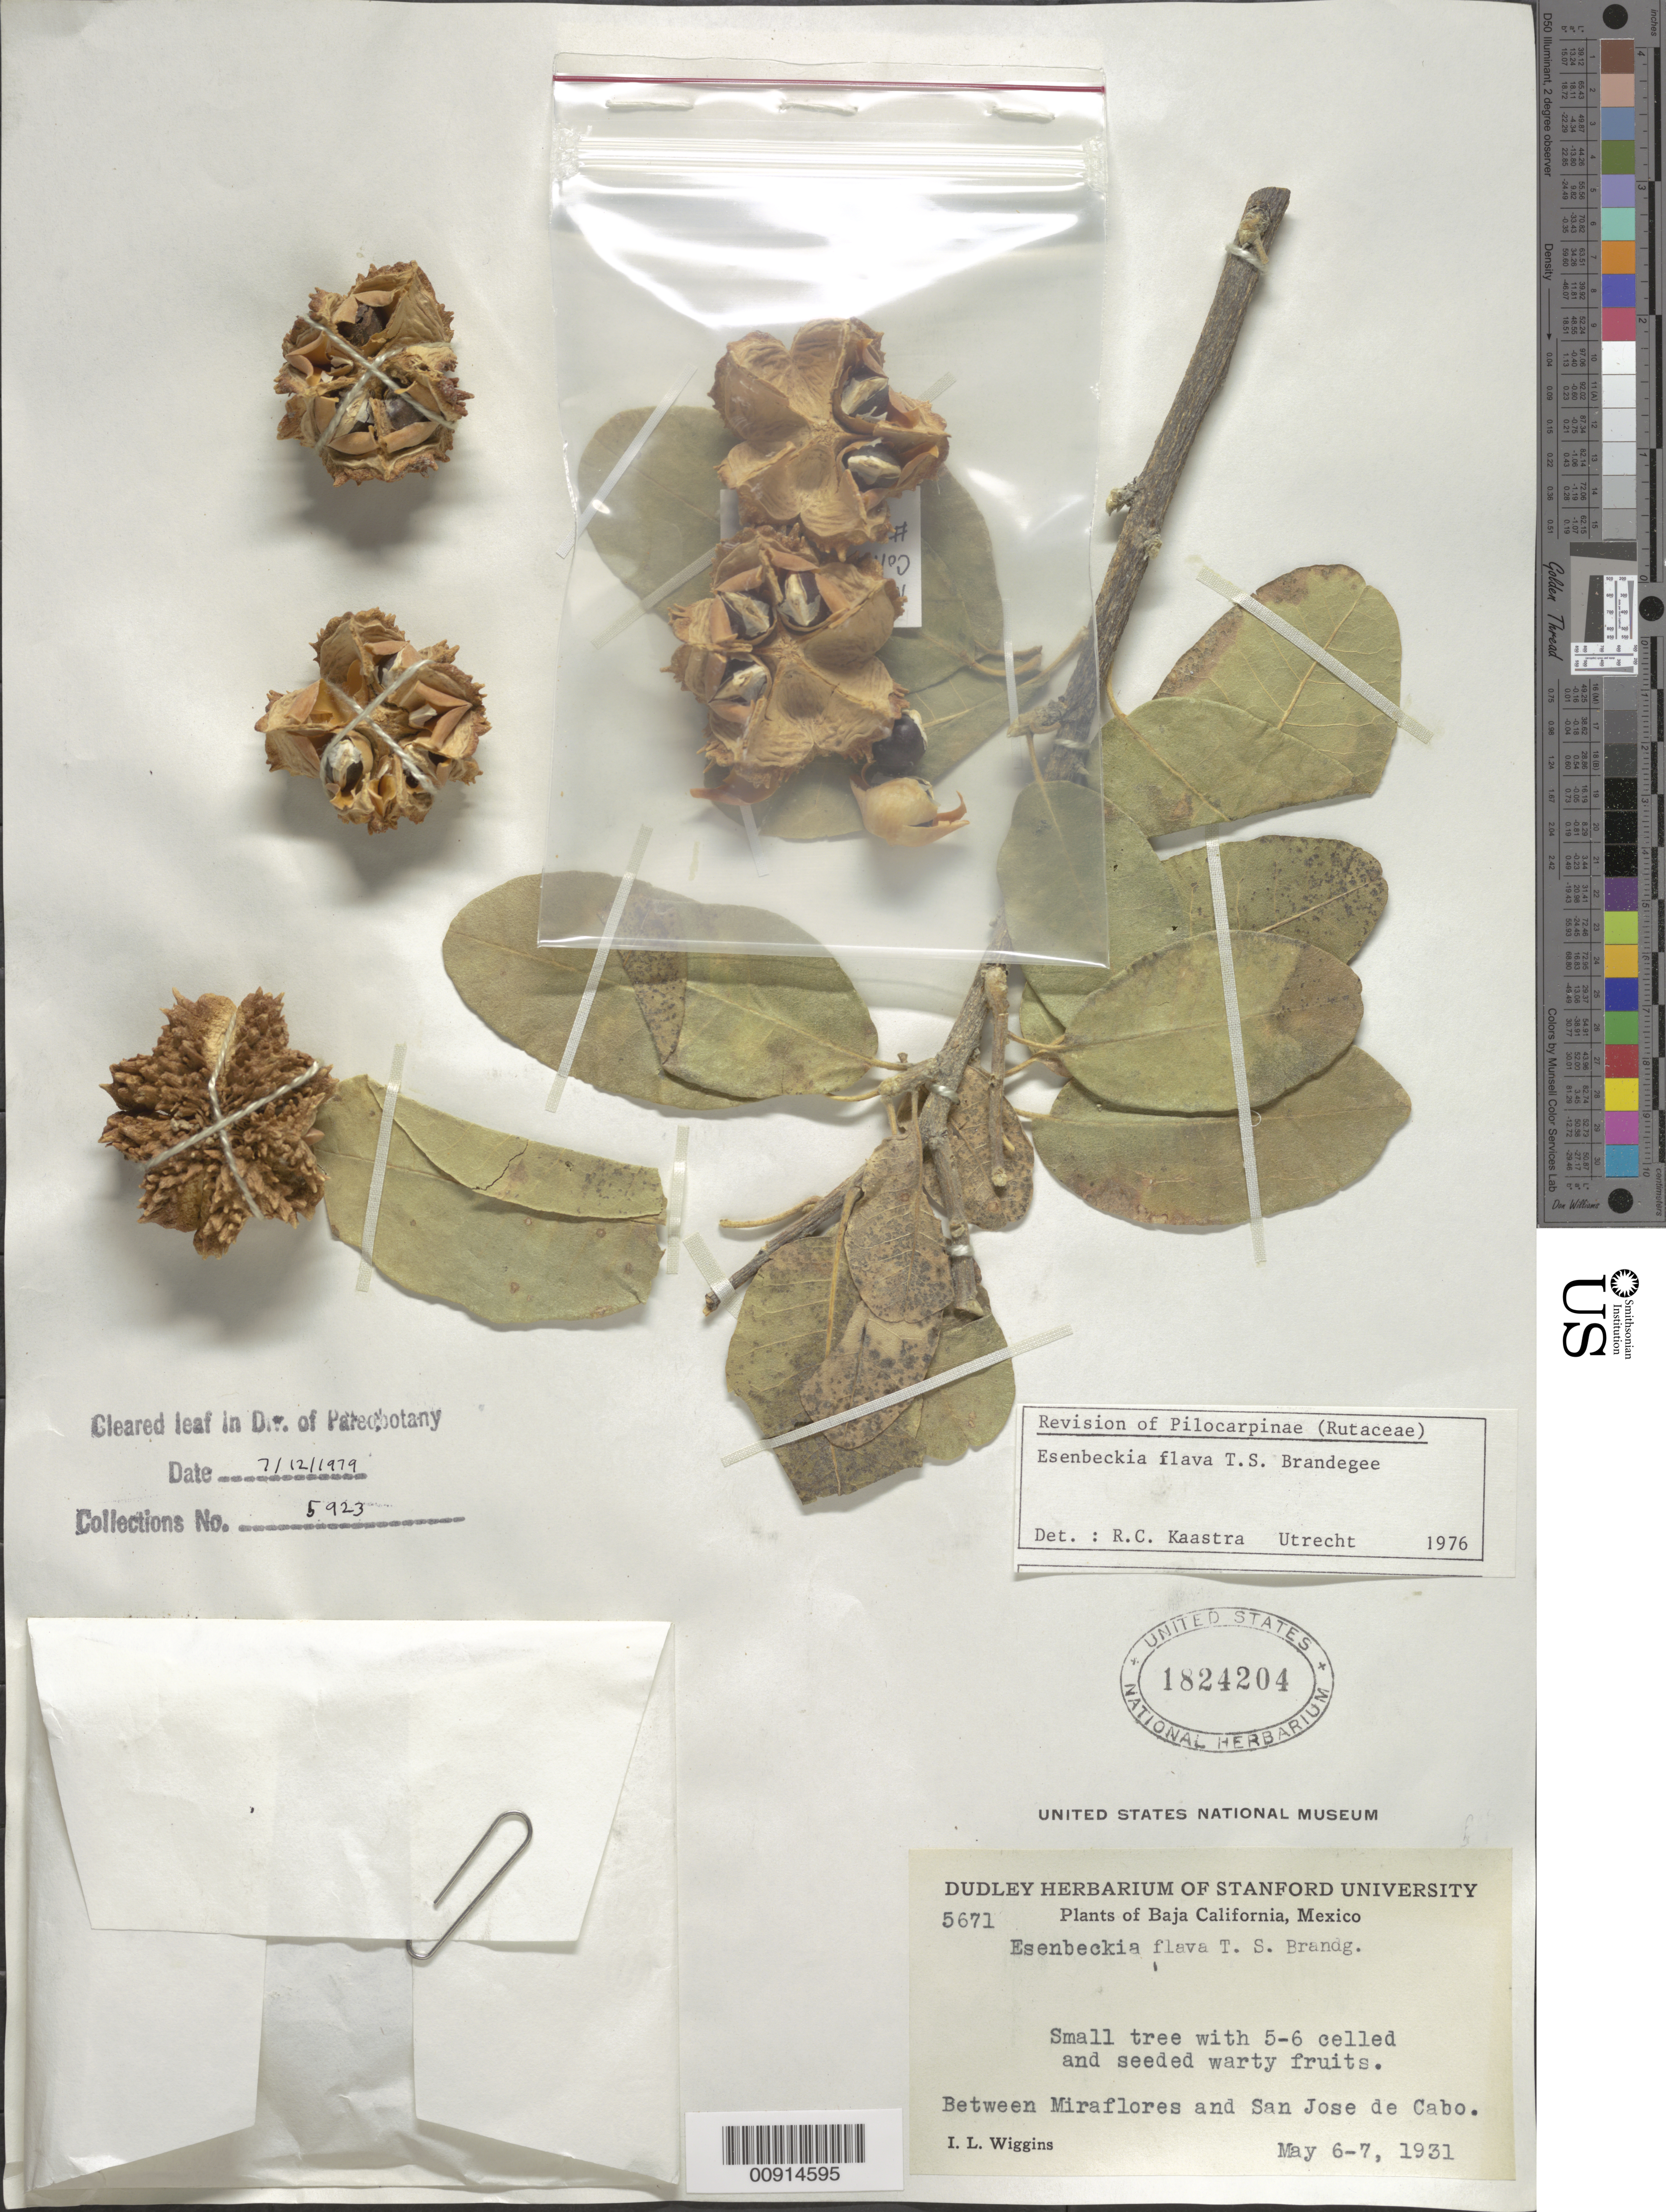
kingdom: Plantae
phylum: Tracheophyta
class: Magnoliopsida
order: Sapindales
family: Rutaceae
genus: Esenbeckia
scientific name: Esenbeckia flava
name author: Brandegee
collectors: I. L. Wiggins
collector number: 5671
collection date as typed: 06 May 1931 to 07 May 1931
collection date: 1931-05-06/1931-05-07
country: Mexico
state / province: Baja California Sur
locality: Between Miraflores and San José de Cabo. Baja California.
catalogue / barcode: US 1824204